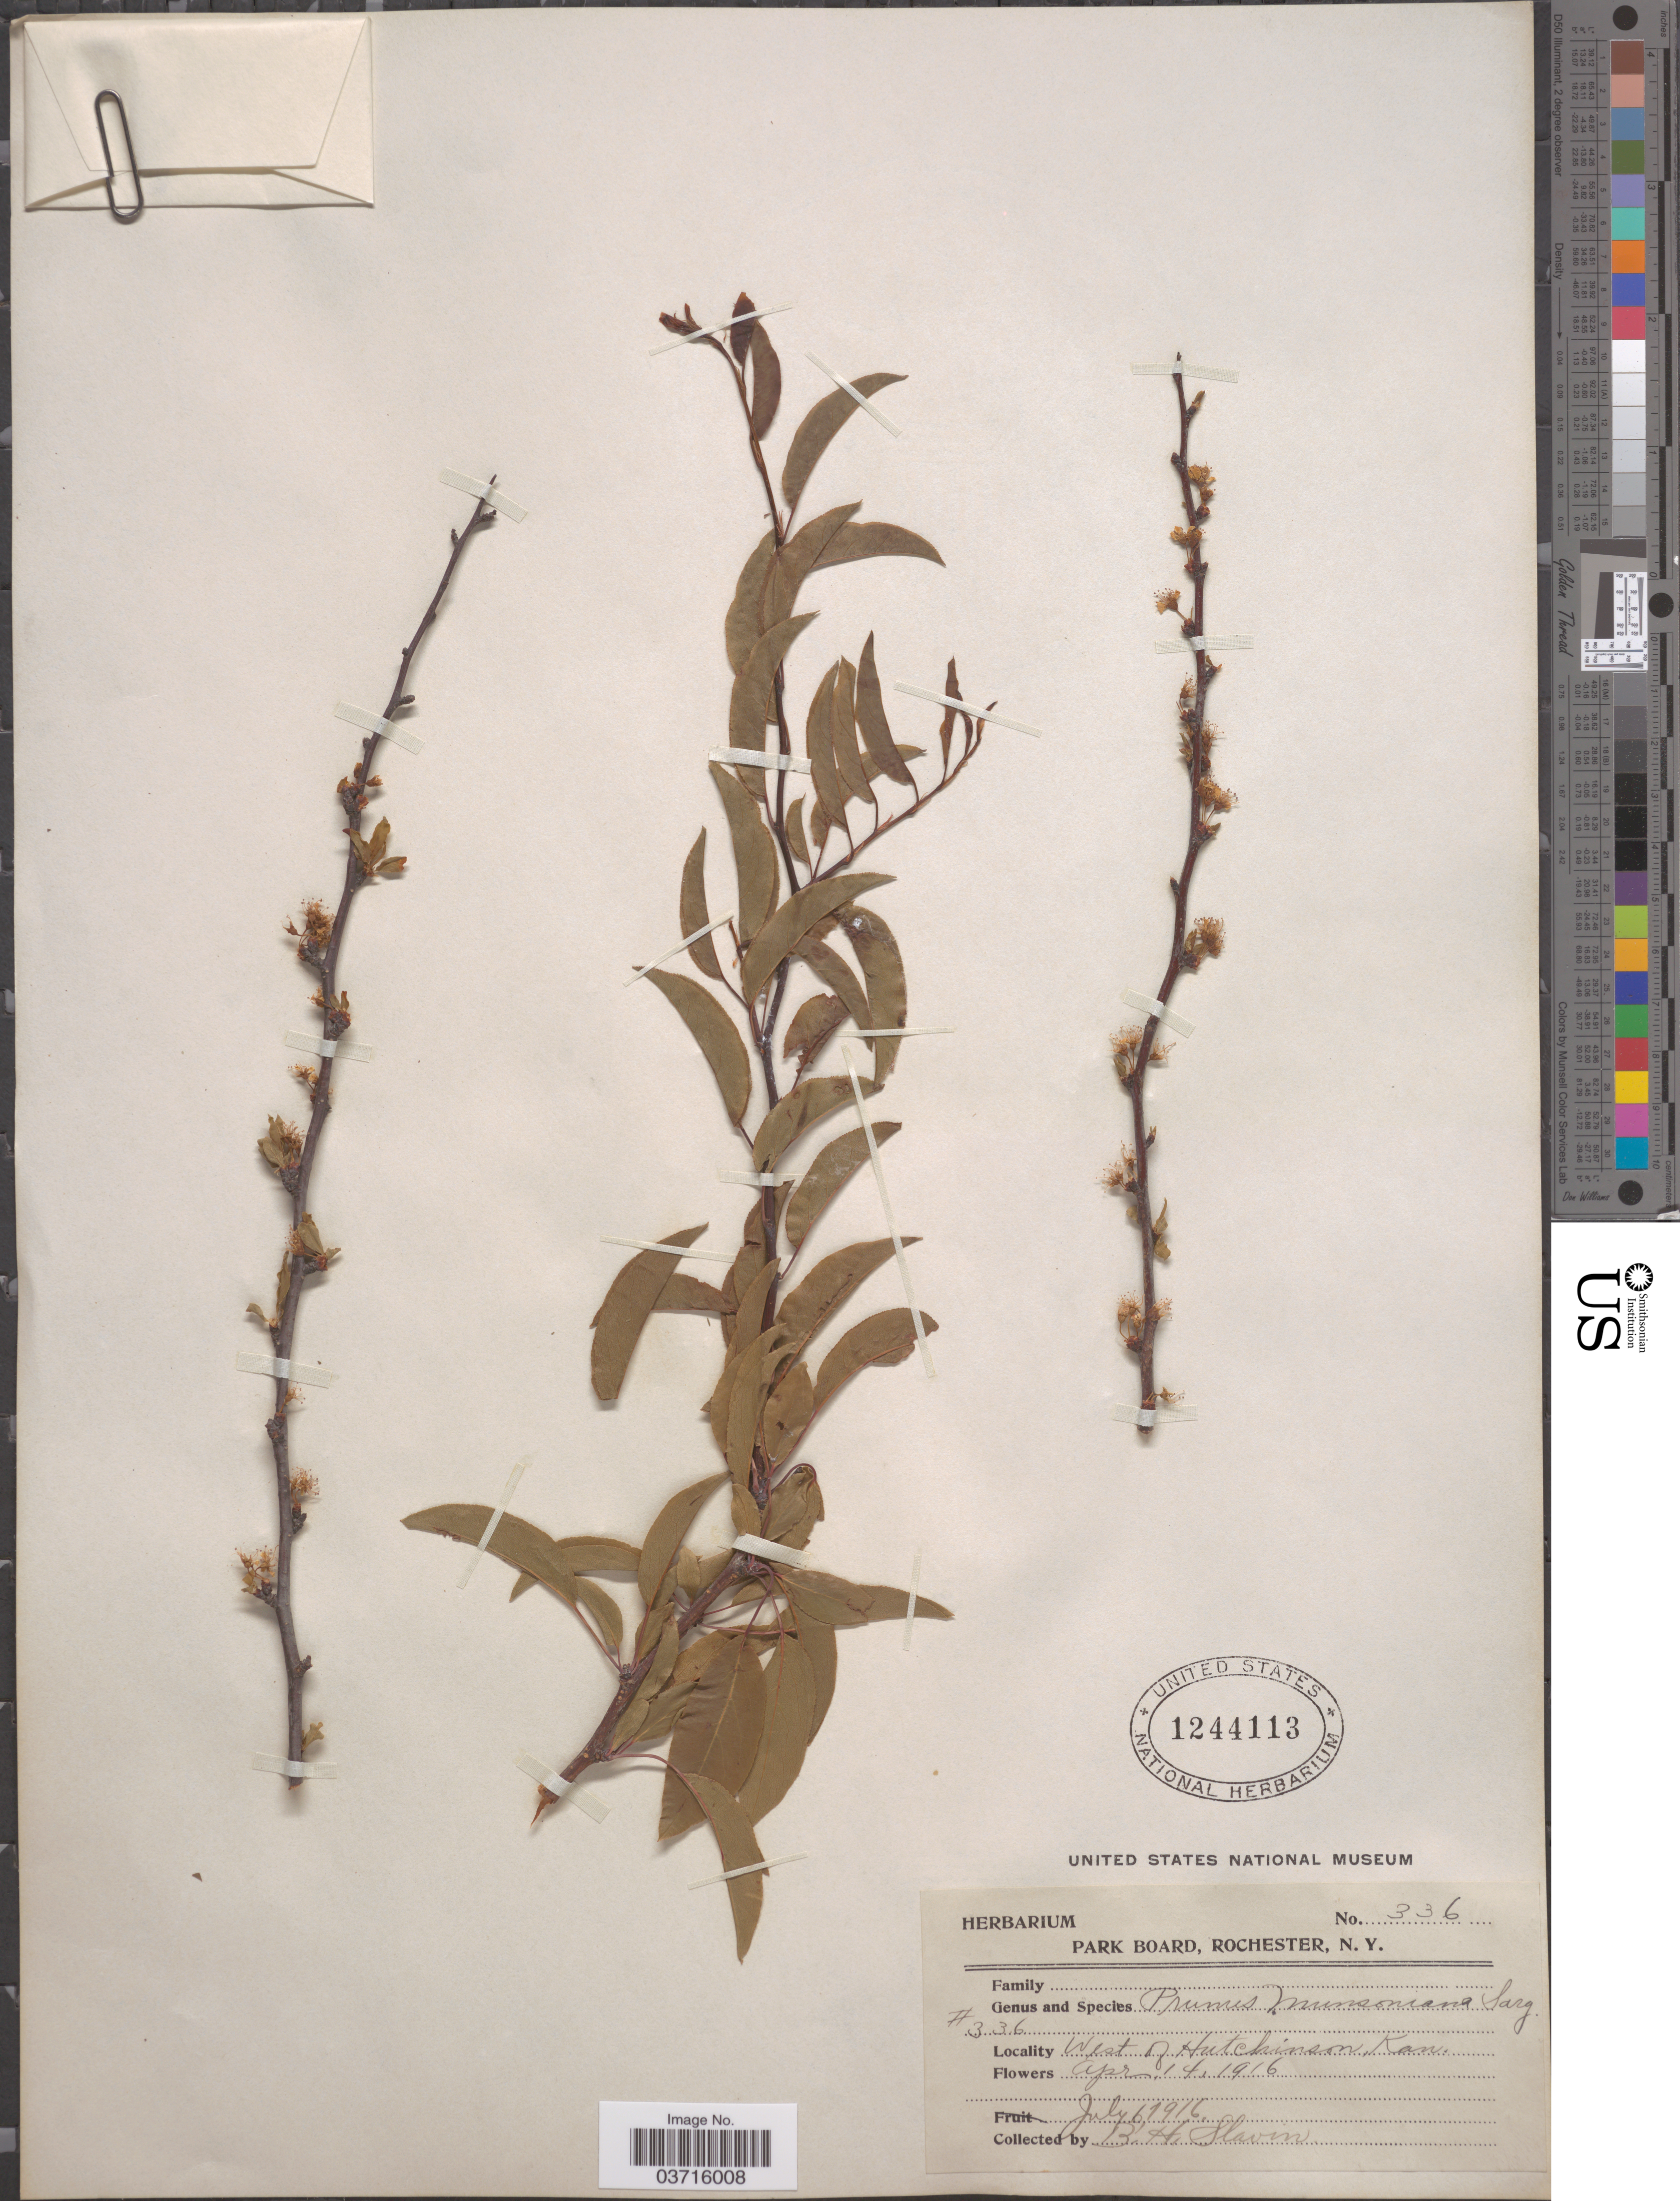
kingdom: Plantae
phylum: Tracheophyta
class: Magnoliopsida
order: Rosales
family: Rosaceae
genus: Prunus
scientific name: Prunus munsoniana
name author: W. Wight & Hedrick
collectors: B. Slavin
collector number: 336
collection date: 1916-04-14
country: United States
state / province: Kansas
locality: West of Hutchinson.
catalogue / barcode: US 1244113